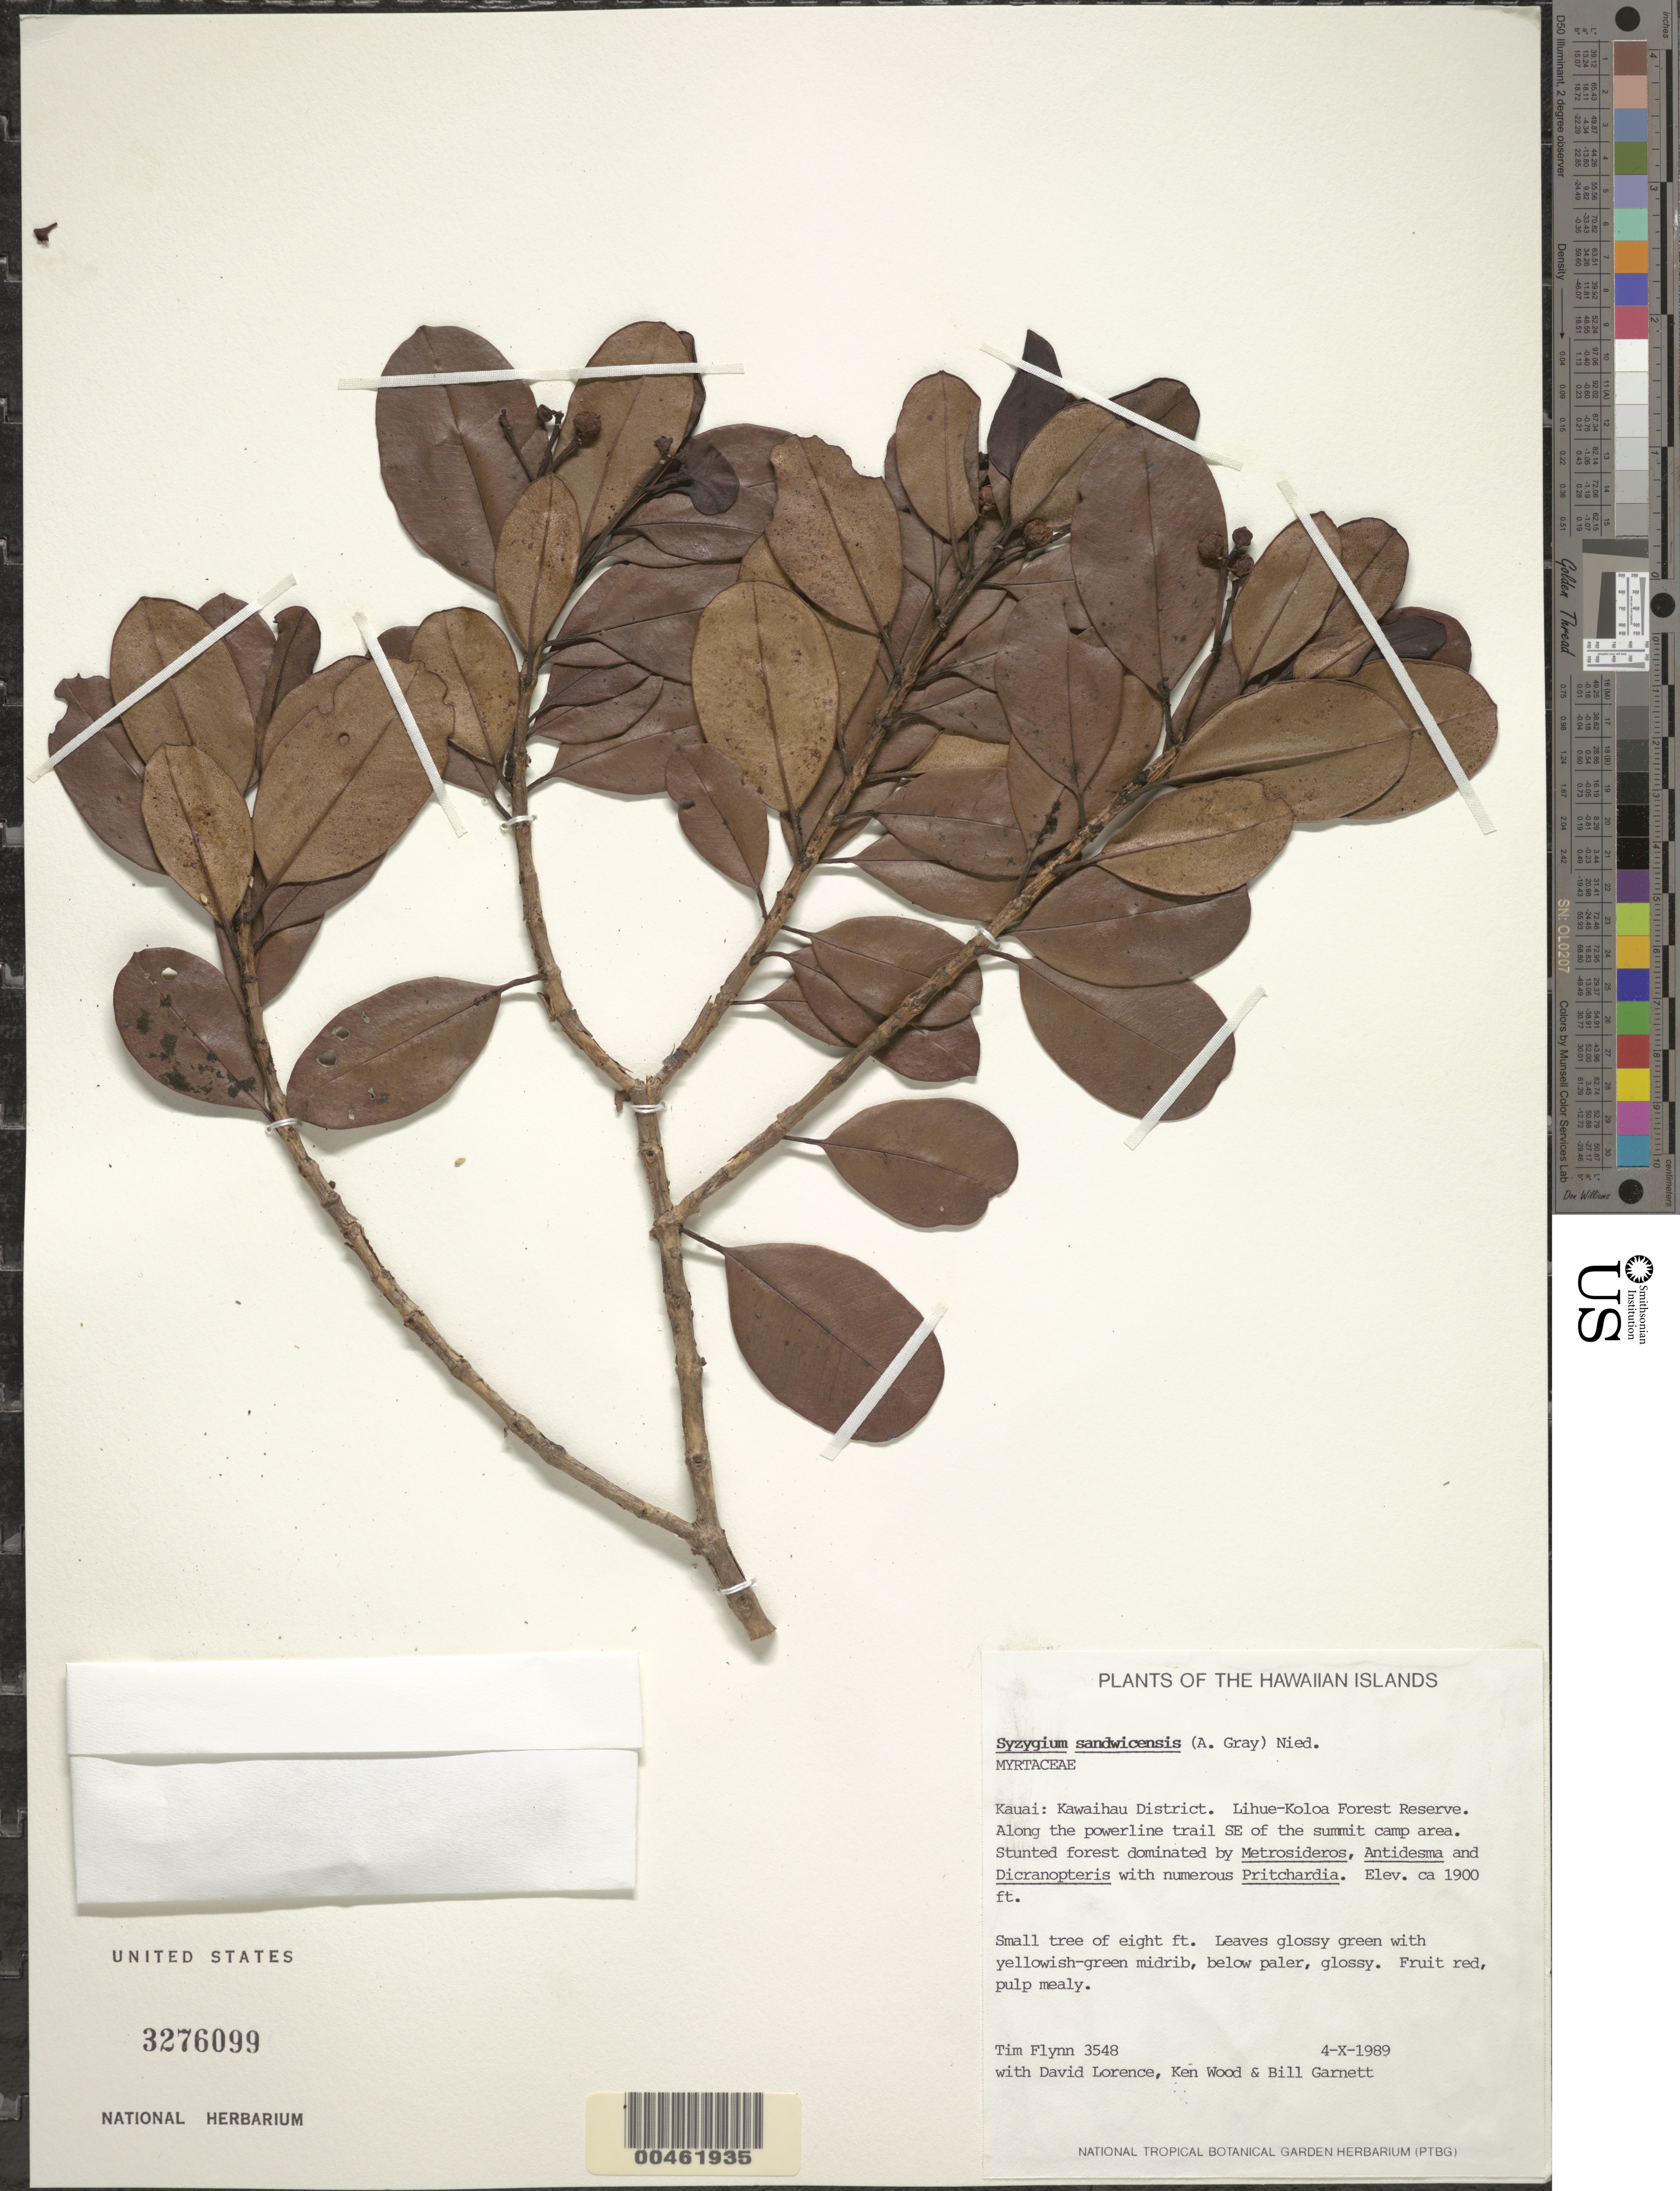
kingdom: Plantae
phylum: Tracheophyta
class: Magnoliopsida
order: Myrtales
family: Myrtaceae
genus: Syzygium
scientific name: Syzygium sandwicense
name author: (A. Gray) Müll. Stuttg.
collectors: T. W. Flynn, D. Lorence, K. Wood & B. Garnett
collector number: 3548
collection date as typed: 4 Oct 1989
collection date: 1989-10-04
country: United States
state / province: Hawaii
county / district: Kauai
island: Kaua'i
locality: Kawaihau District, Lihue-Koloa Forest Reserve, along powerline trail SE of the summit camp area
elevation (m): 579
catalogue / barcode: US 3276099